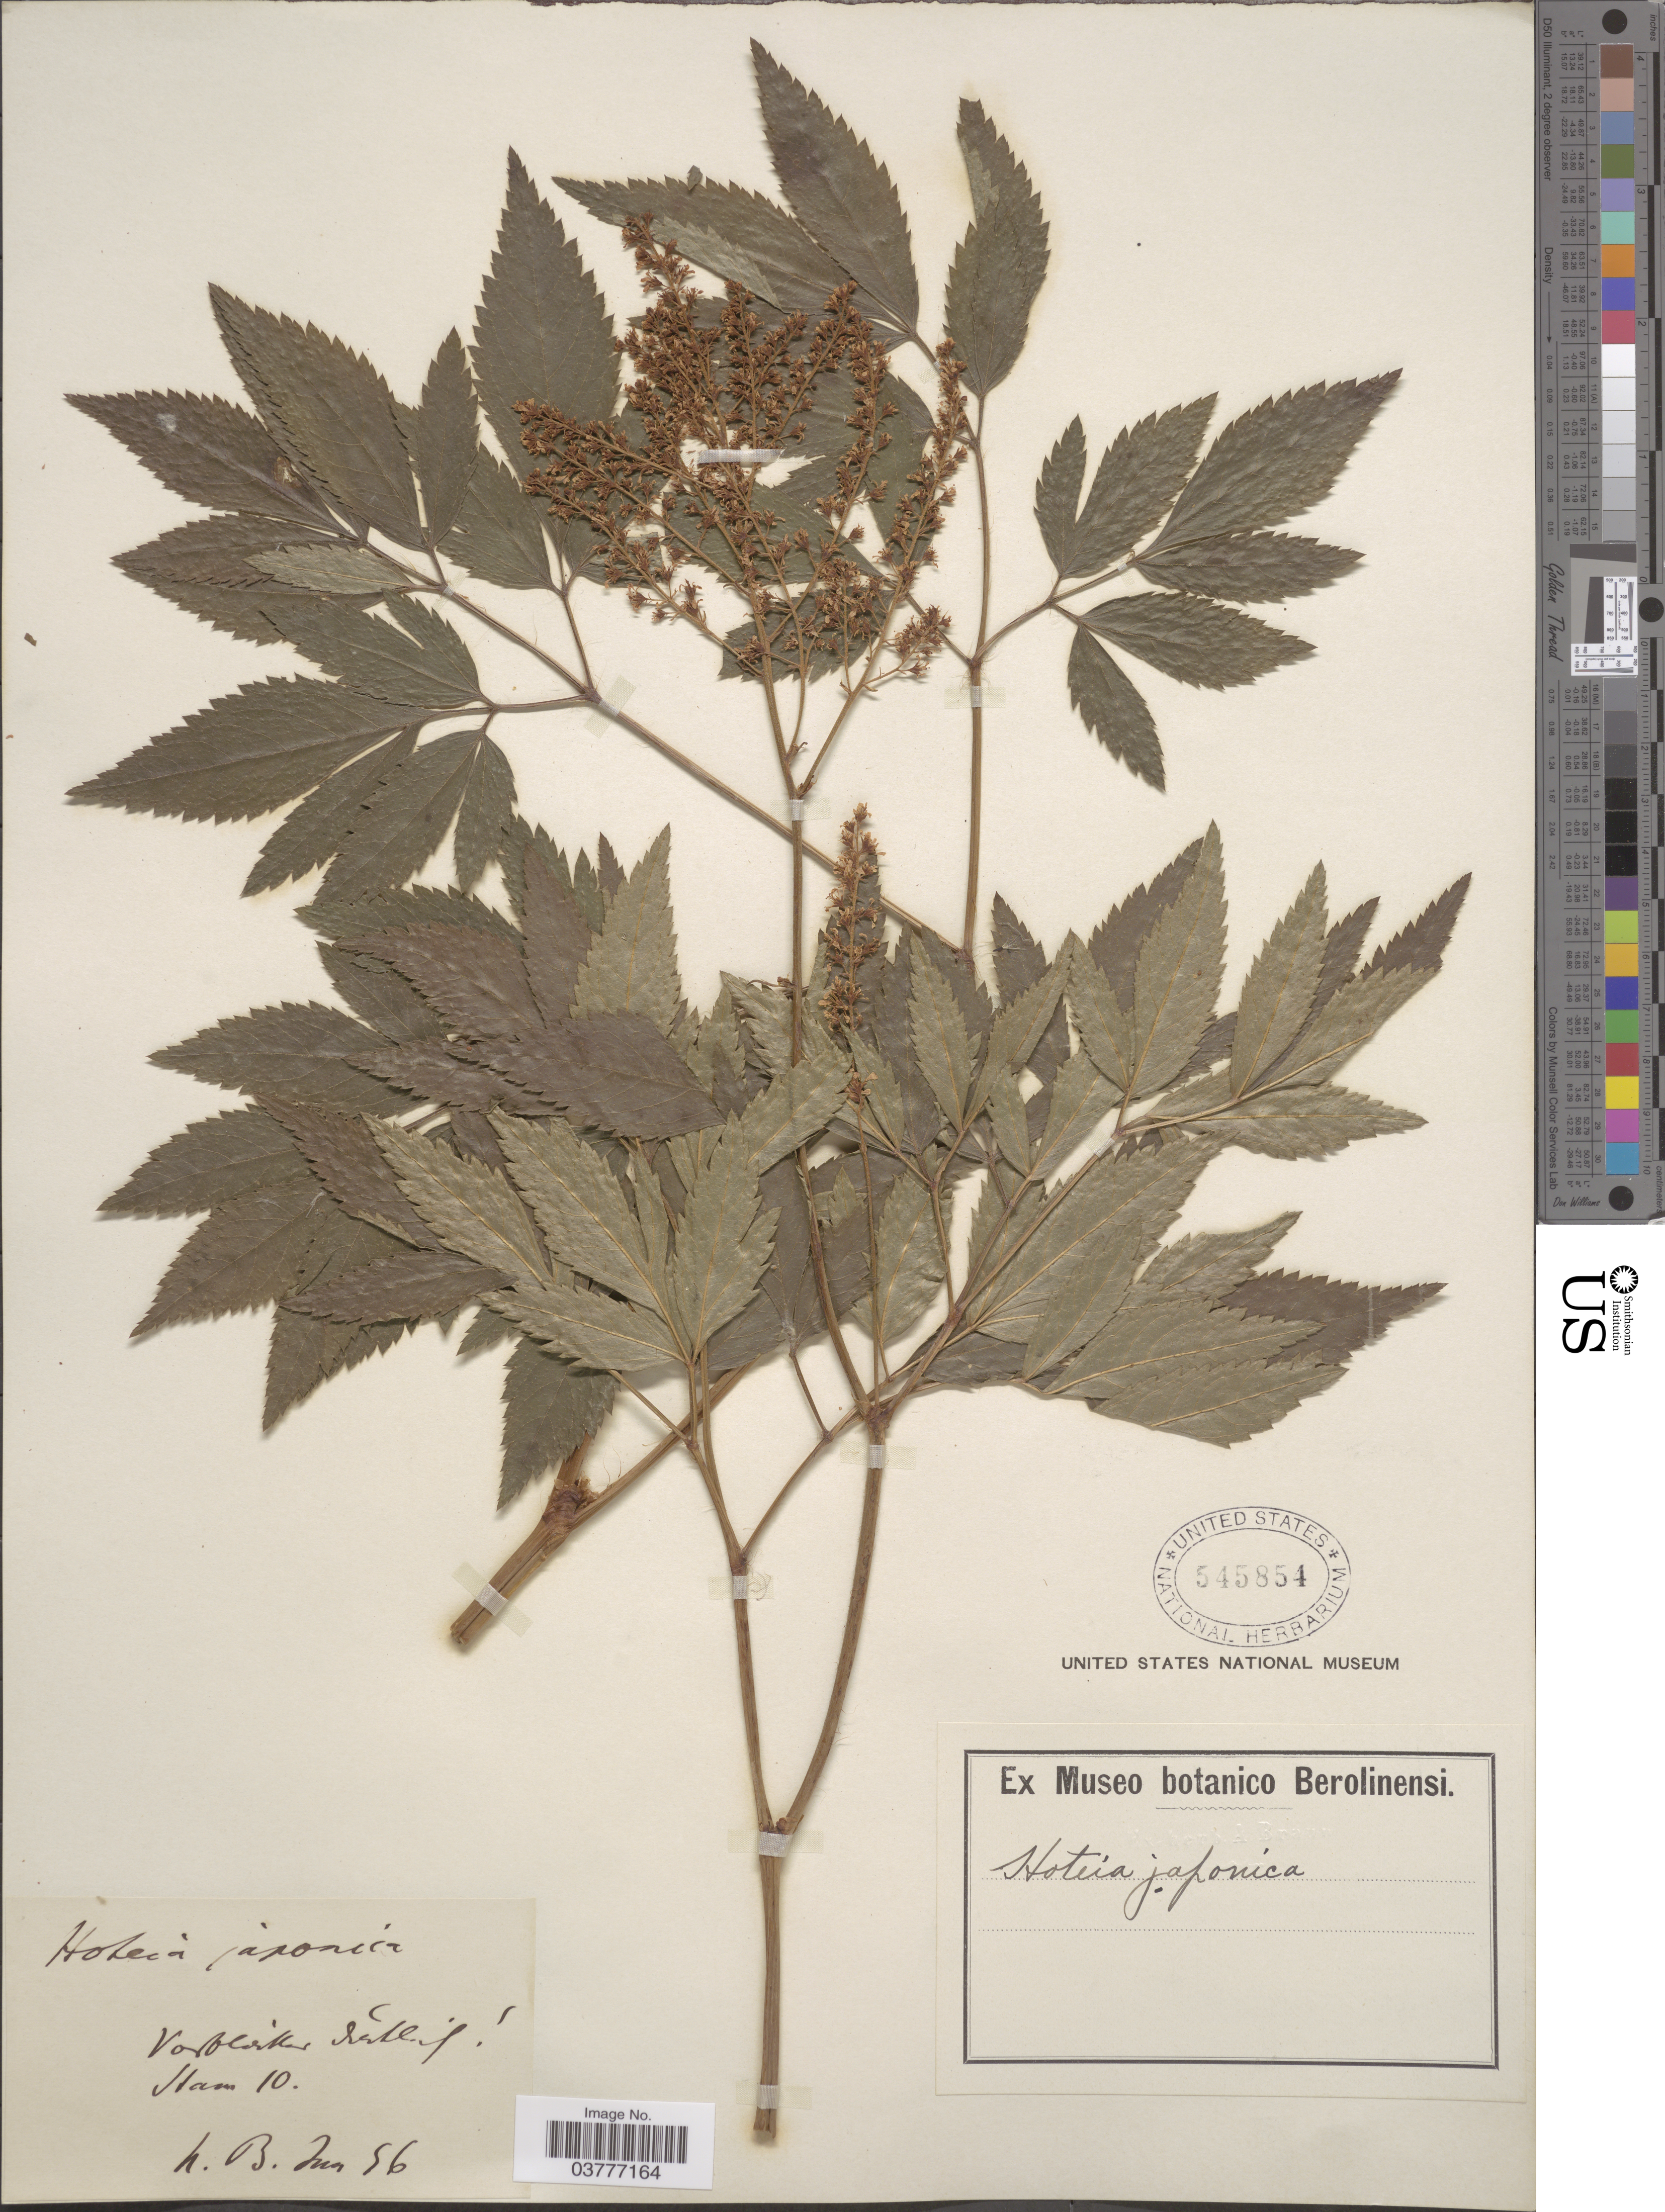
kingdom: Plantae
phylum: Tracheophyta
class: Magnoliopsida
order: Saxifragales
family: Saxifragaceae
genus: Astilbe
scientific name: Astilbe japonica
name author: (C. Morren & Decne.) A. Gray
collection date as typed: Transcribed d/m/y: /6/56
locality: !. Jlam 10.*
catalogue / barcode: US 545854